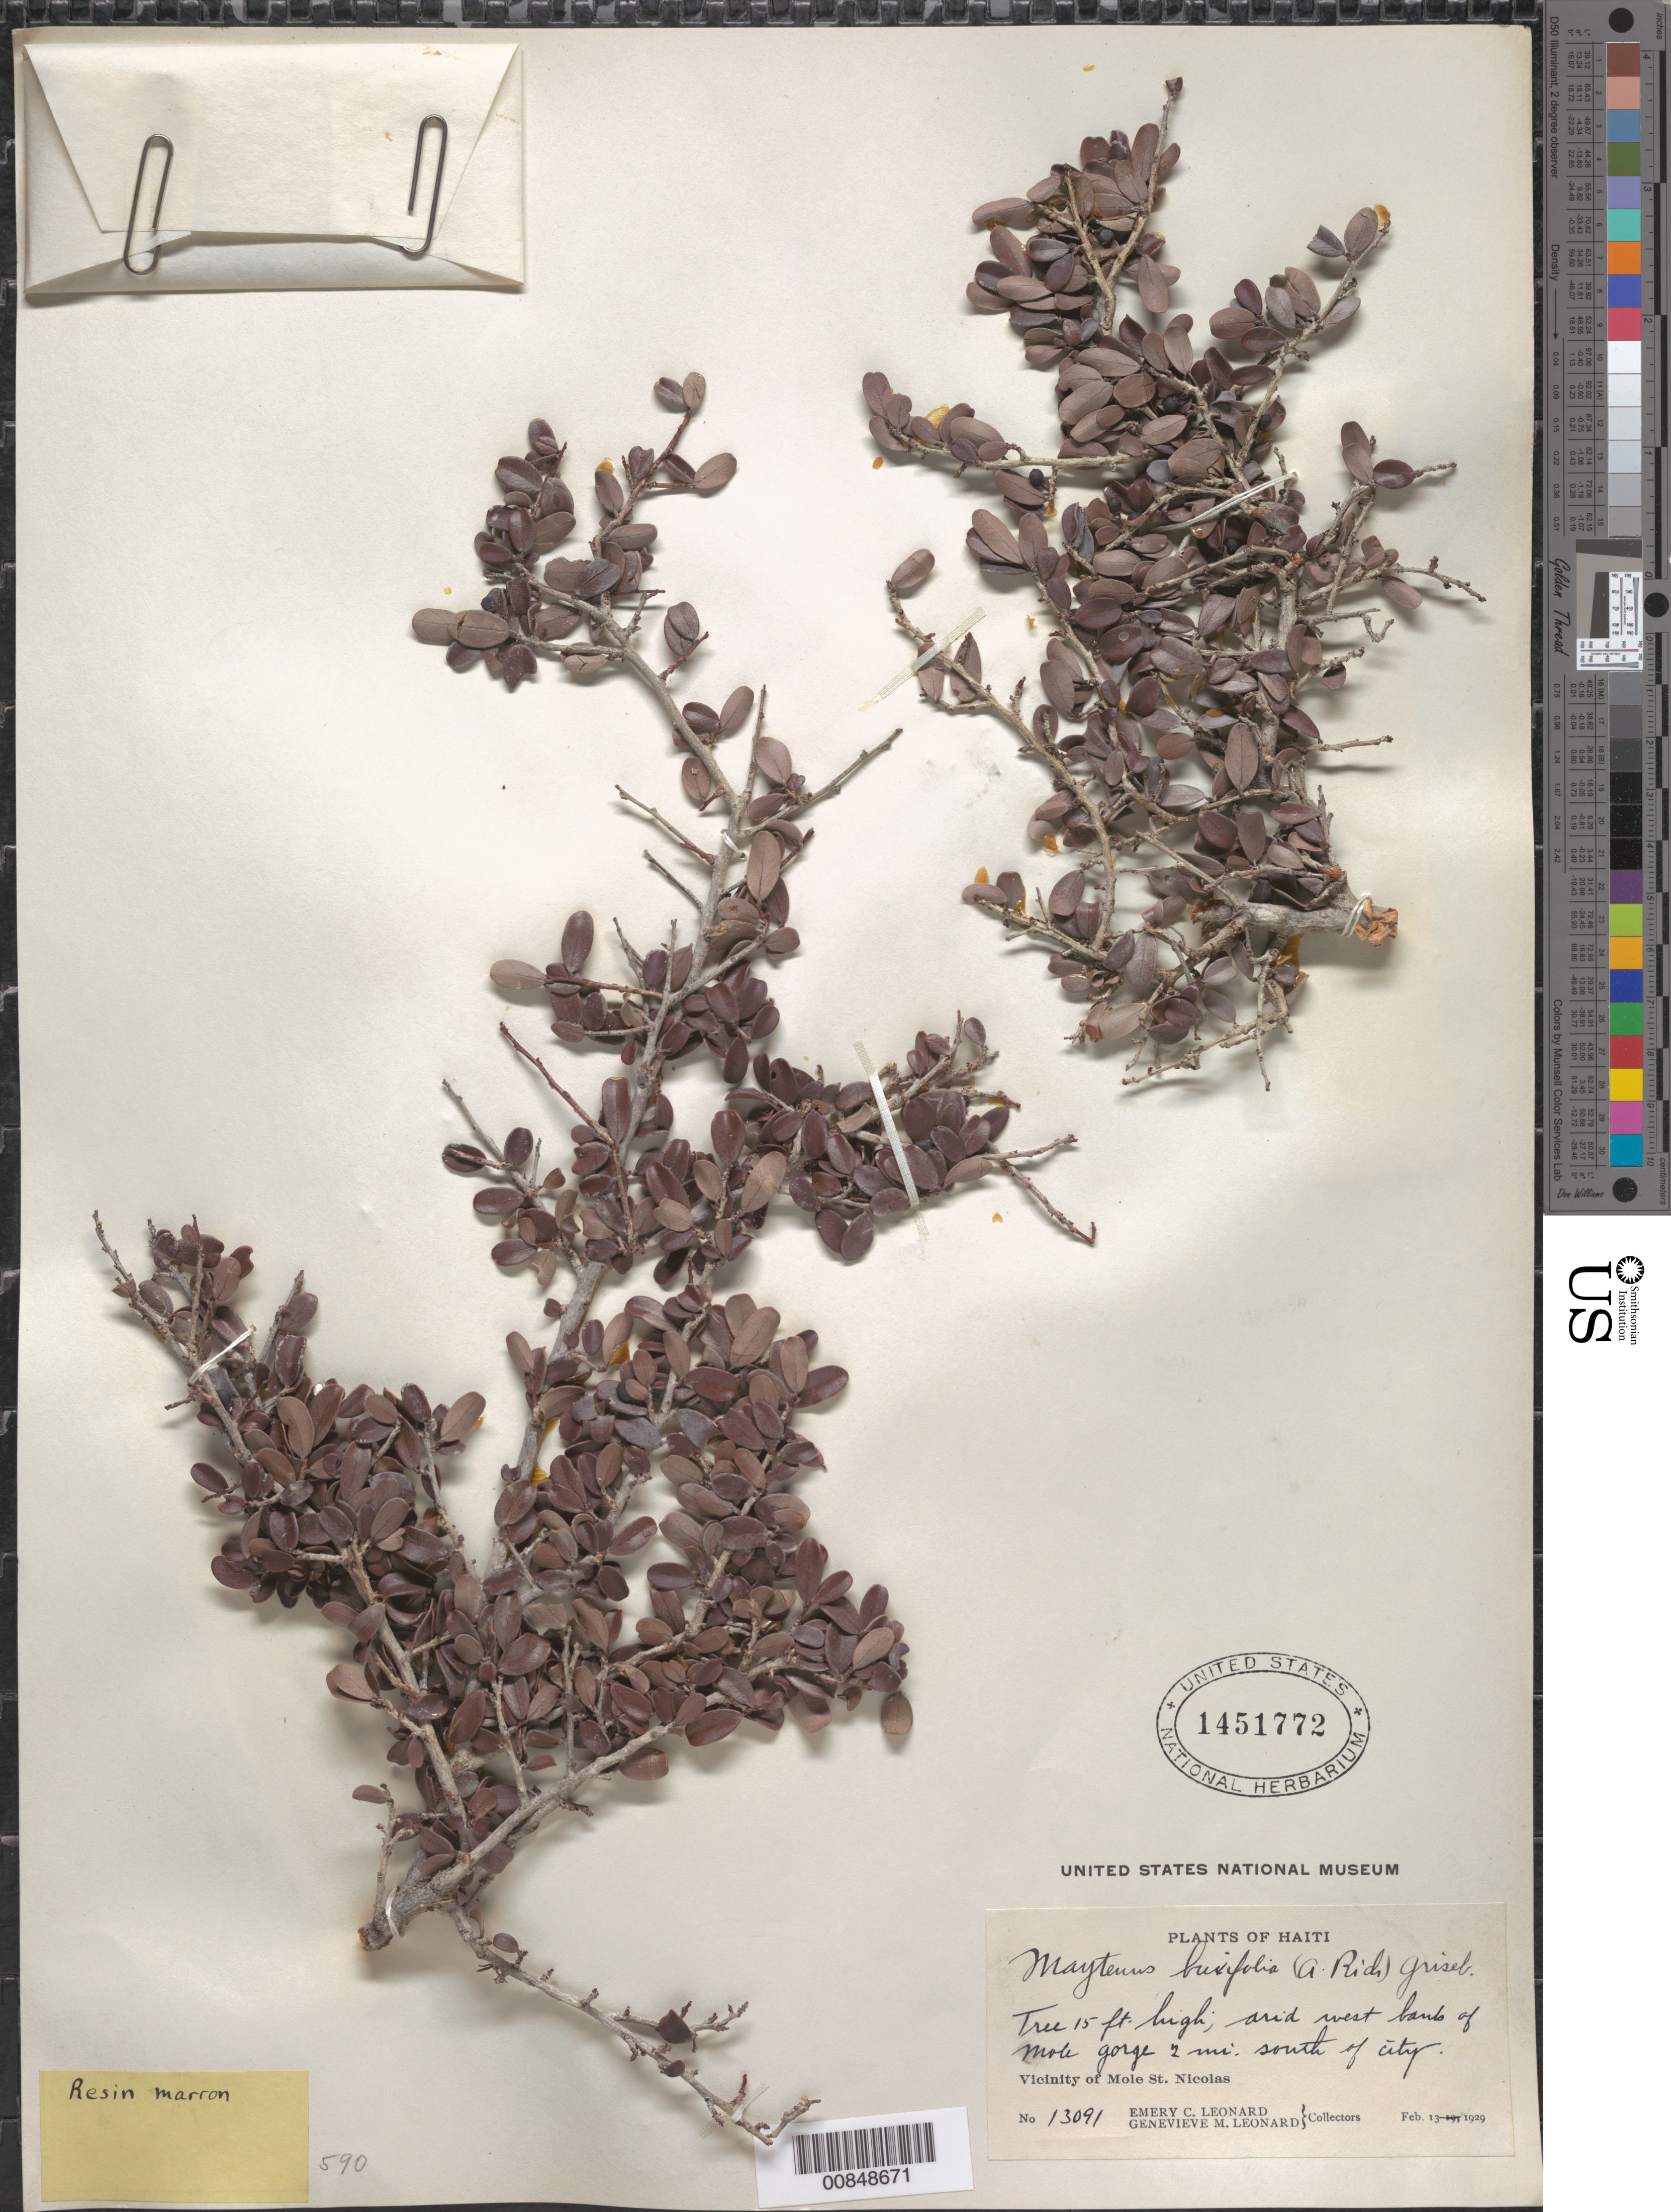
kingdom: Plantae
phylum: Tracheophyta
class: Magnoliopsida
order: Celastrales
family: Celastraceae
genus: Maytenus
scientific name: Maytenus buxifolia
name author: (A. Rich.) Griseb.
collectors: E. C. Leonard & G. M. Leonard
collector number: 13091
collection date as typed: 13 Feb 1929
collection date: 1929-02-13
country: Haiti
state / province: Nord-Ouest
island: Hispaniola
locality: Vicinity of Mole St. Nicolas, west bank of Mole gorge, 2 mi S of city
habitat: Arid rocky bank of gorge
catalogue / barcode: US 1451772